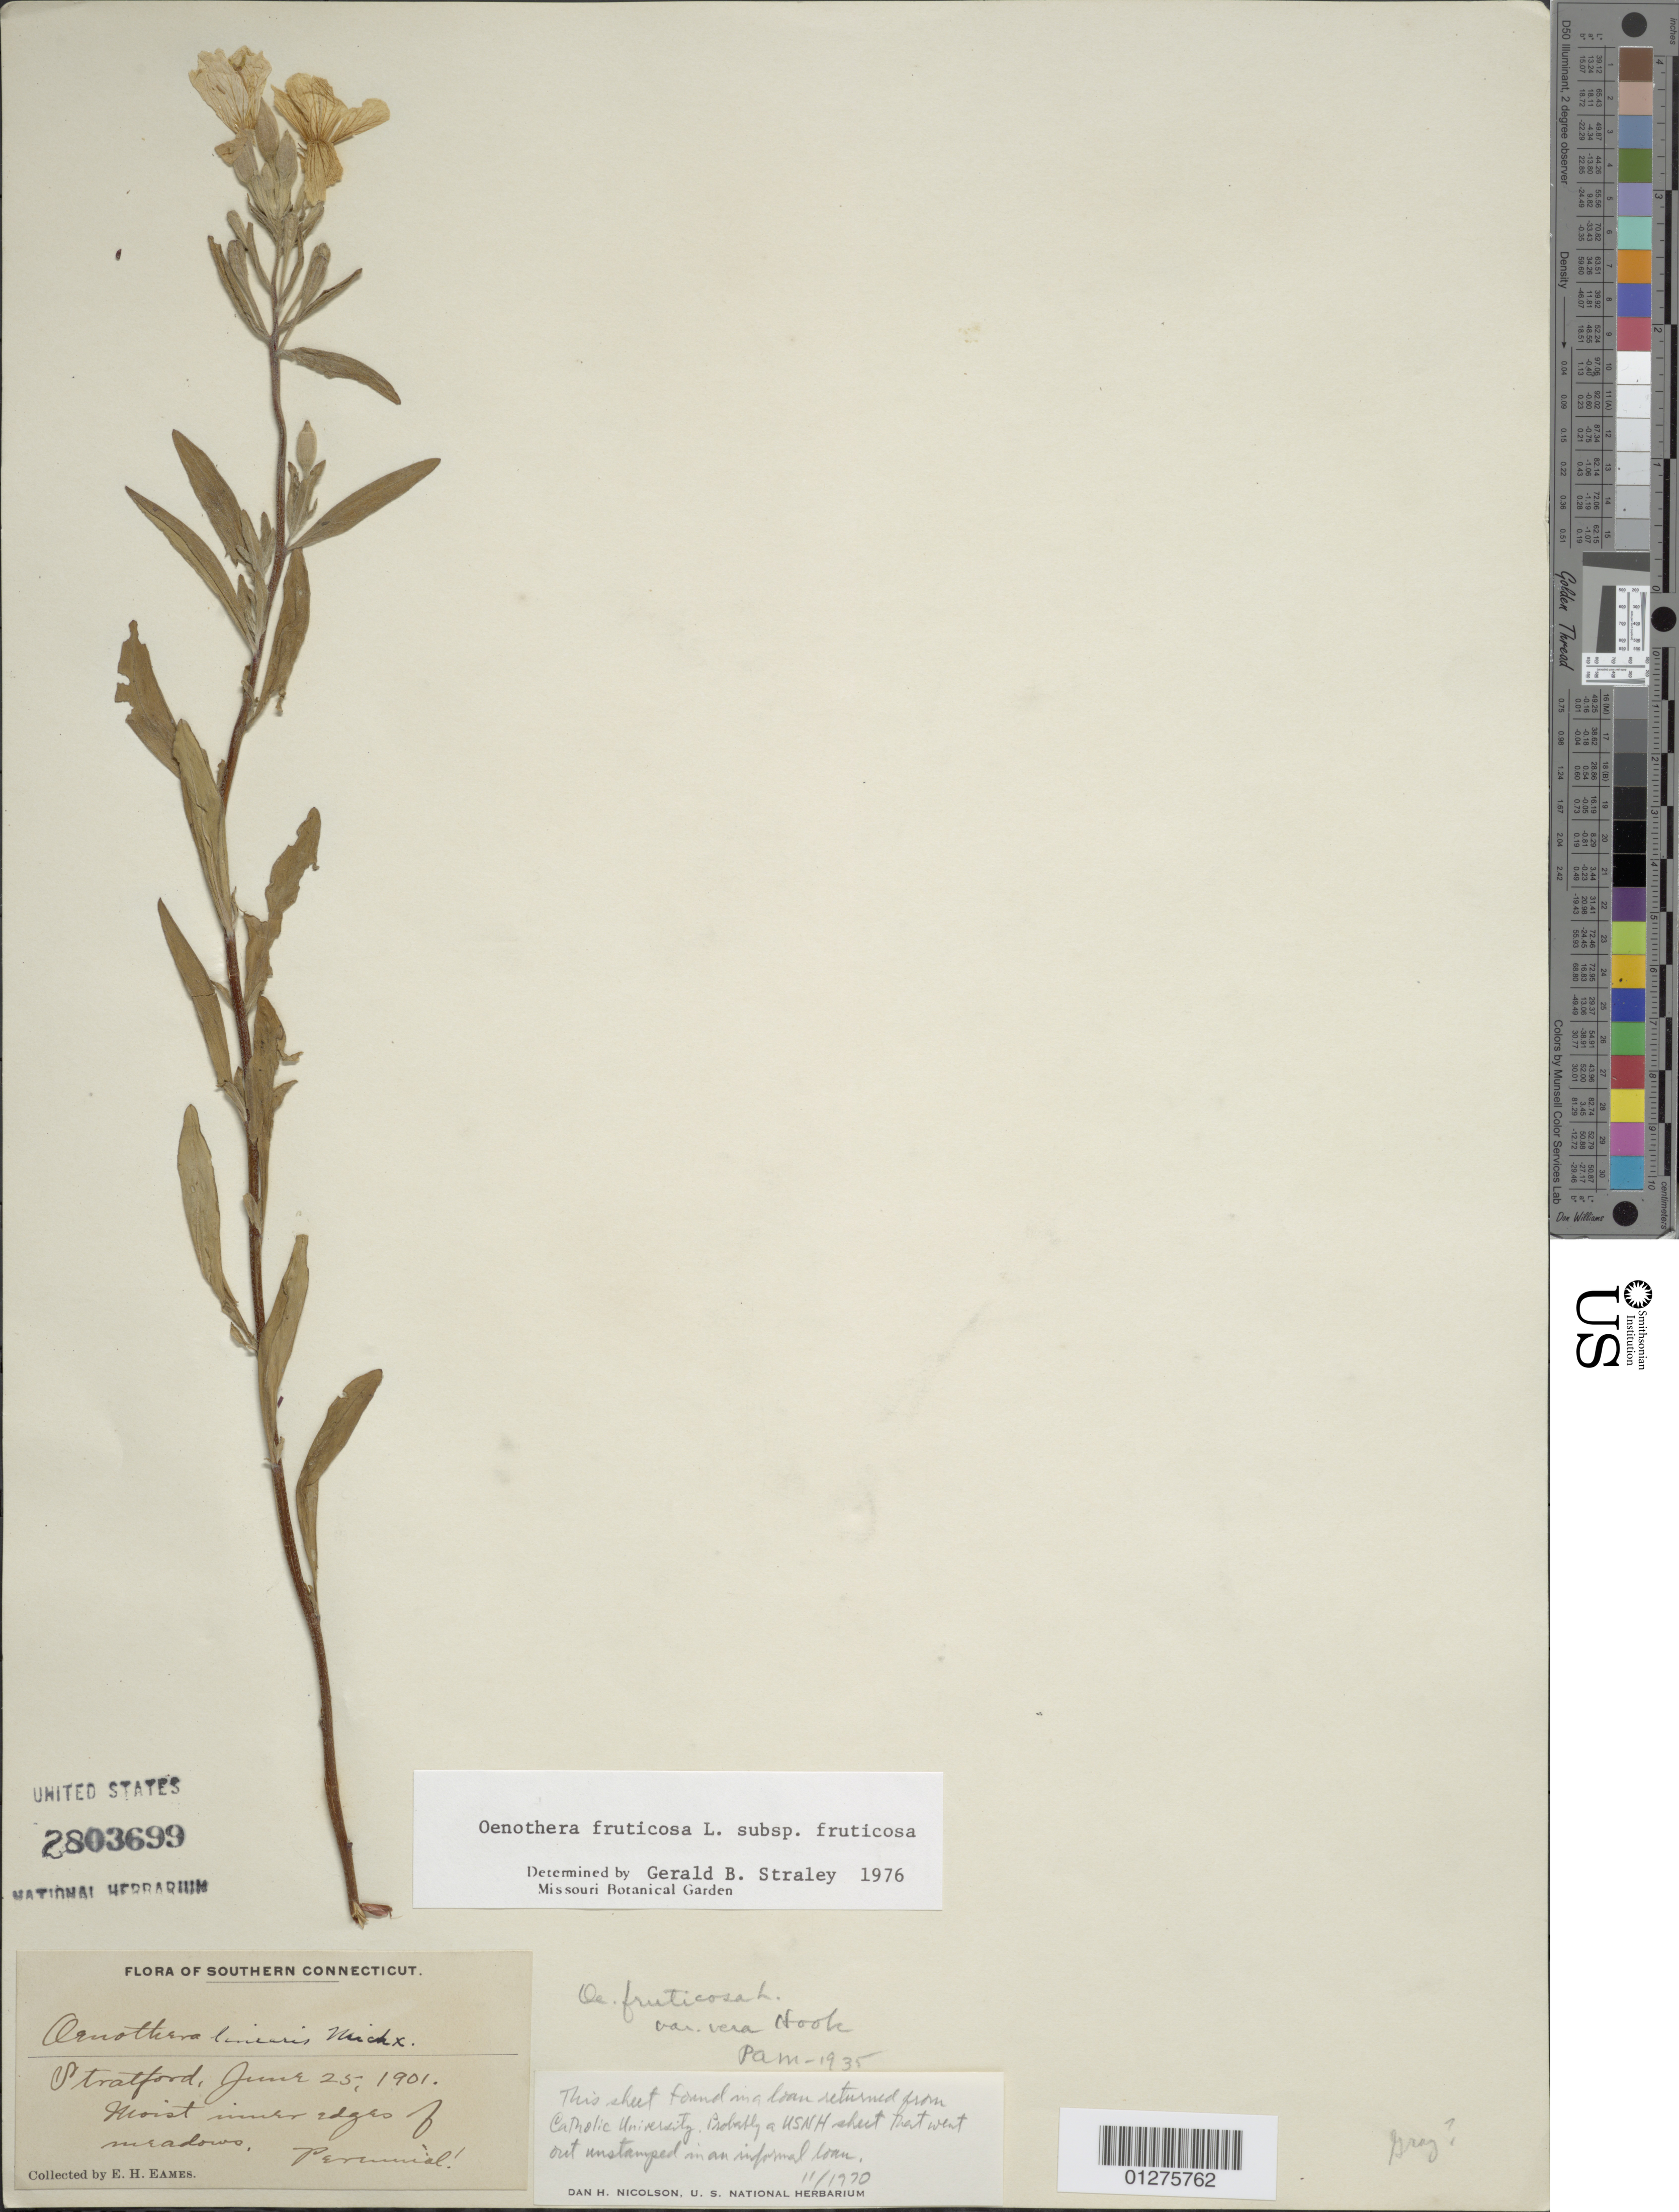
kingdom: Plantae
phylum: Tracheophyta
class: Magnoliopsida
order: Myrtales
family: Onagraceae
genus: Oenothera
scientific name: Oenothera fruticosa subsp. fruticosa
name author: L.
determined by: Straley, G. B.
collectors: E. H. Eames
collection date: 1901-06-25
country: United States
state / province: Connecticut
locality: Stratford.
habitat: Moist inner edges of meadows.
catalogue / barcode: US 2803699